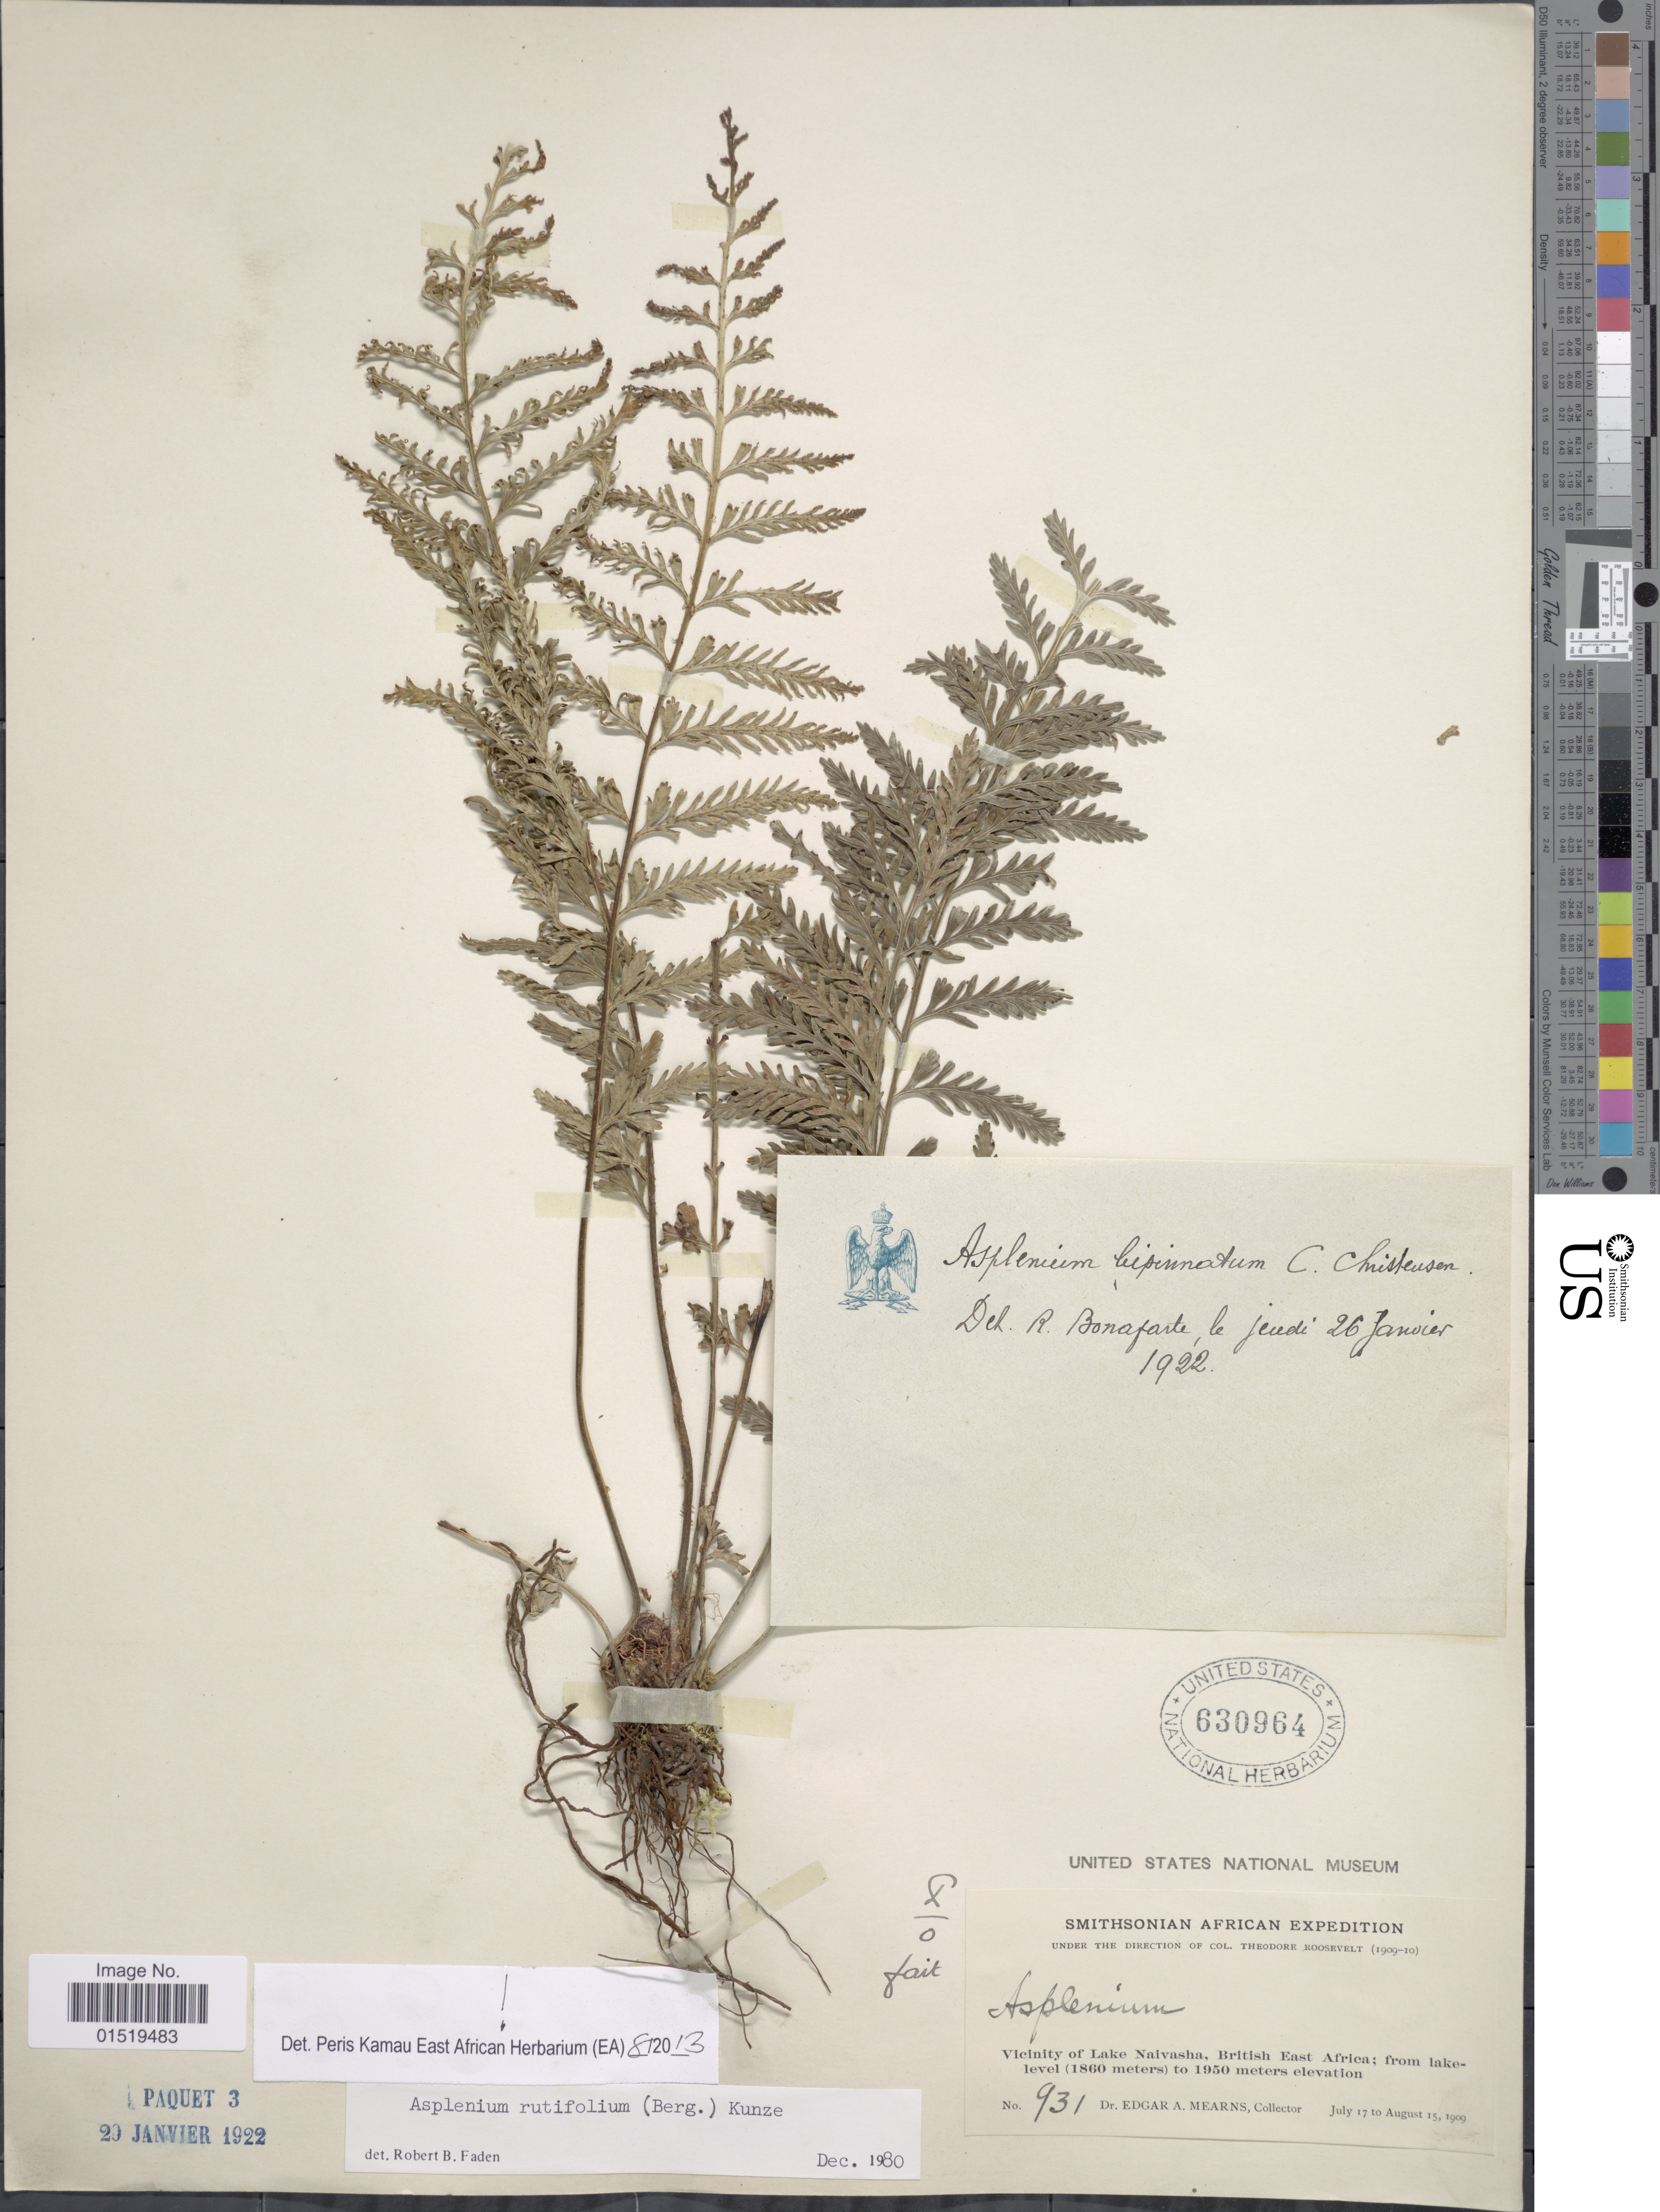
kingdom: Plantae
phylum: Tracheophyta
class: Polypodiopsida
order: Polypodiales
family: Aspleniaceae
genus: Asplenium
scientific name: Asplenium rutifolium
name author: (P.J. Bergius) Kunze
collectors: E. A. Mearns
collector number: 931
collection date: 1909-07-17/1909-08-15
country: Kenya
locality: Vicinity of Lake Naivasha, British East Africa.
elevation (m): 1860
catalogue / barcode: US 630964